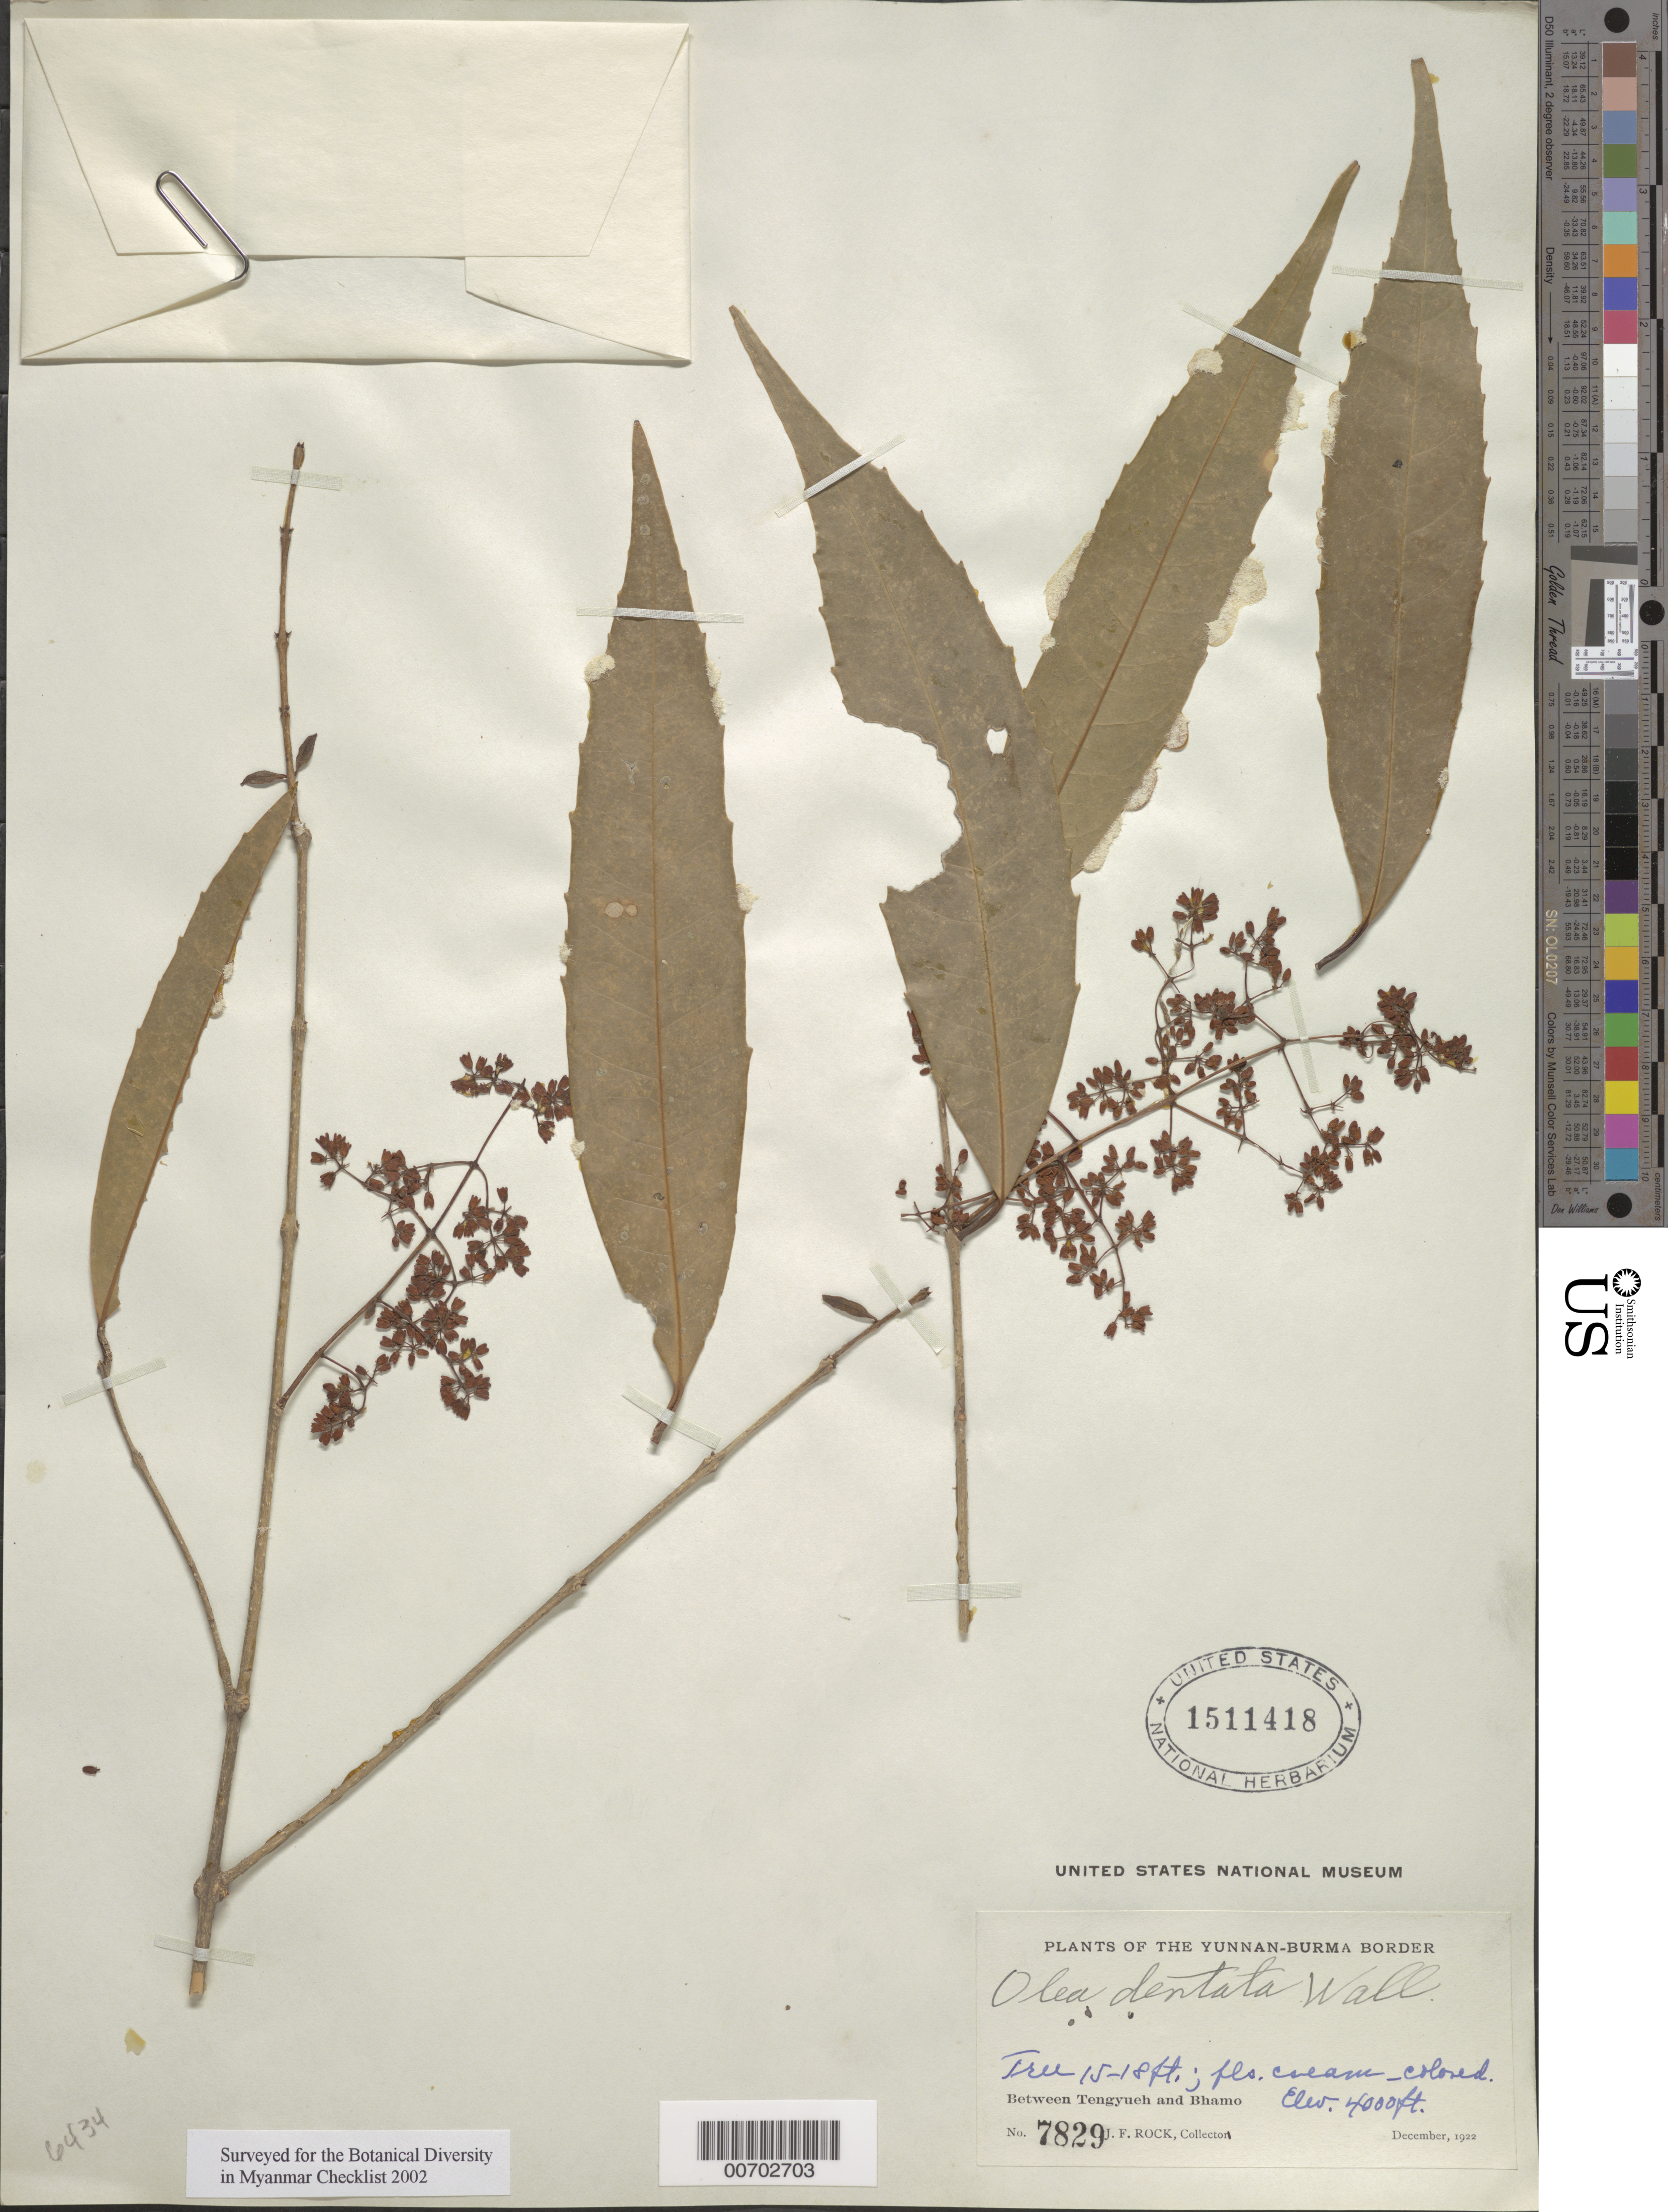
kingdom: Plantae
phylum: Tracheophyta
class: Magnoliopsida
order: Lamiales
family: Oleaceae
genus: Olea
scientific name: Olea dentata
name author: Wall.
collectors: J. F. Rock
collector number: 7829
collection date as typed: Dec 1922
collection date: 1922-12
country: Myanmar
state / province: Kachin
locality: Yunnan-Burma Border, Tengyueh to Bhamo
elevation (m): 1219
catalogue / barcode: US 1511418